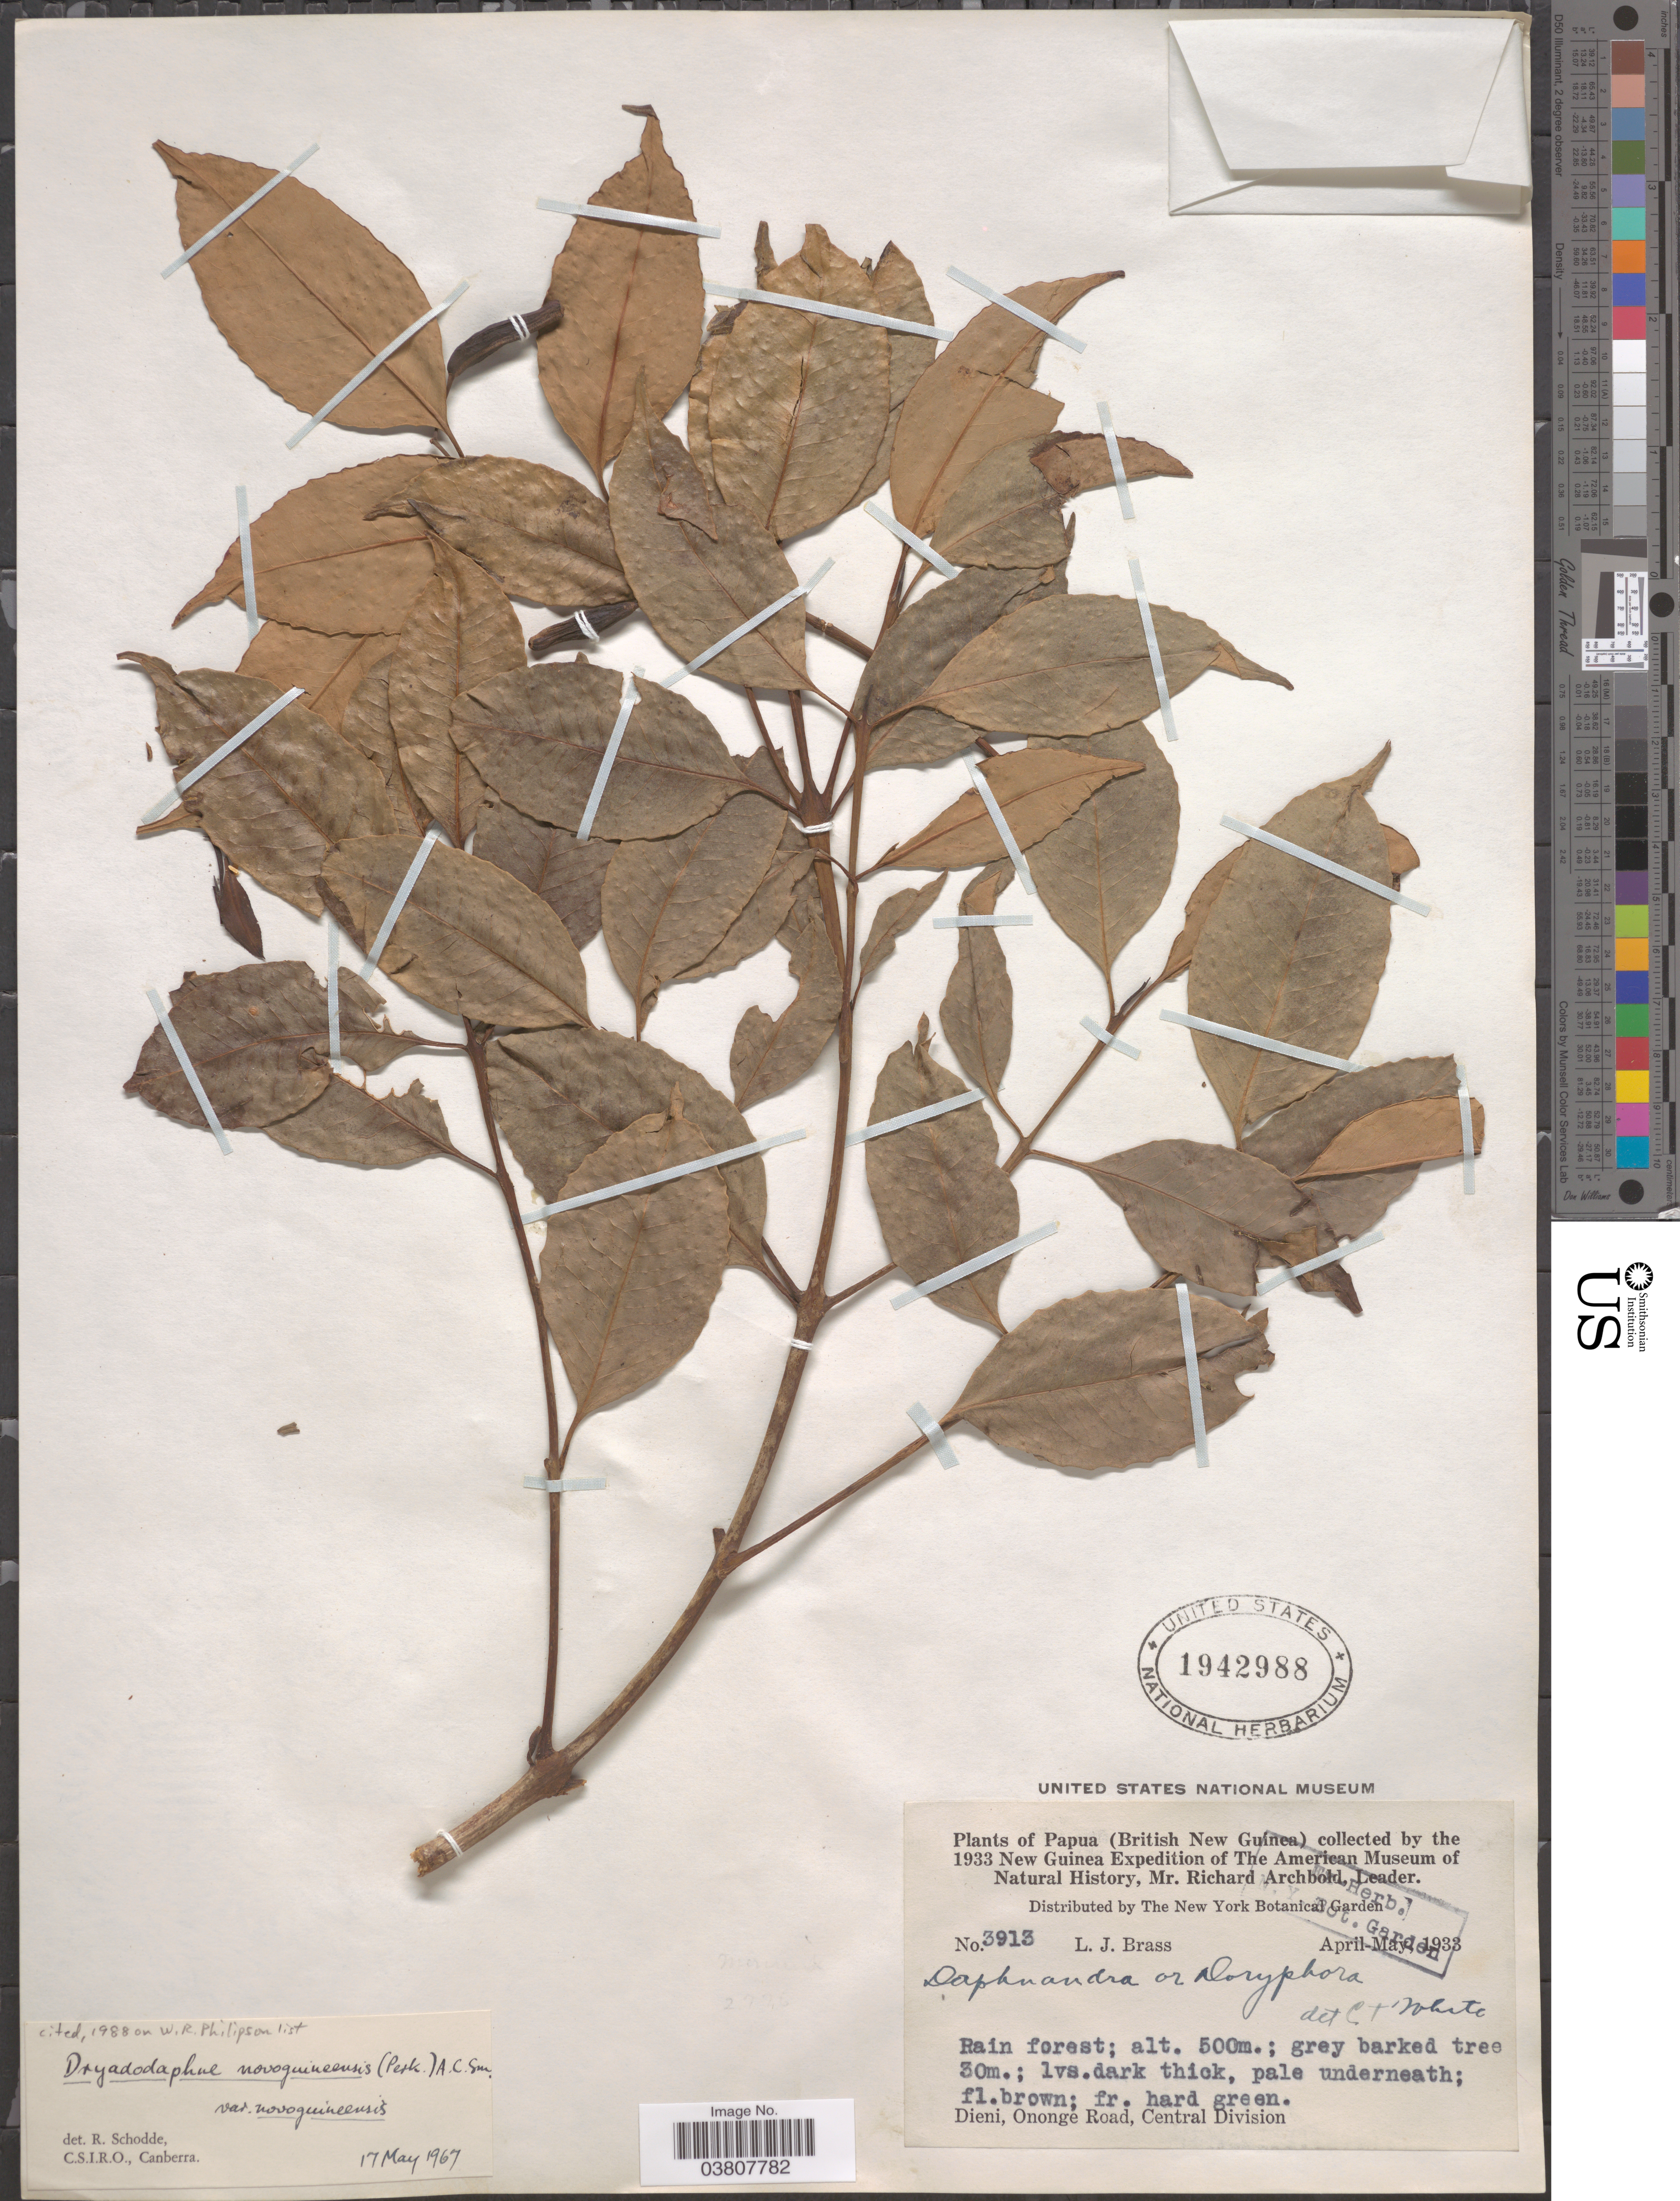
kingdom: Plantae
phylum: Tracheophyta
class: Magnoliopsida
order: Laurales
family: Atherospermataceae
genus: Dryadodaphne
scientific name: Dryadodaphne novoguineensis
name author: (Perkins) A.C. Sm.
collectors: L. J. Brass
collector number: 3913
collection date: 1933-04/1933-05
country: Papua New Guinea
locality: Papua (British New Guinea). Dieni, Ononge Road, Central Division.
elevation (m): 500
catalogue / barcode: US 1942988